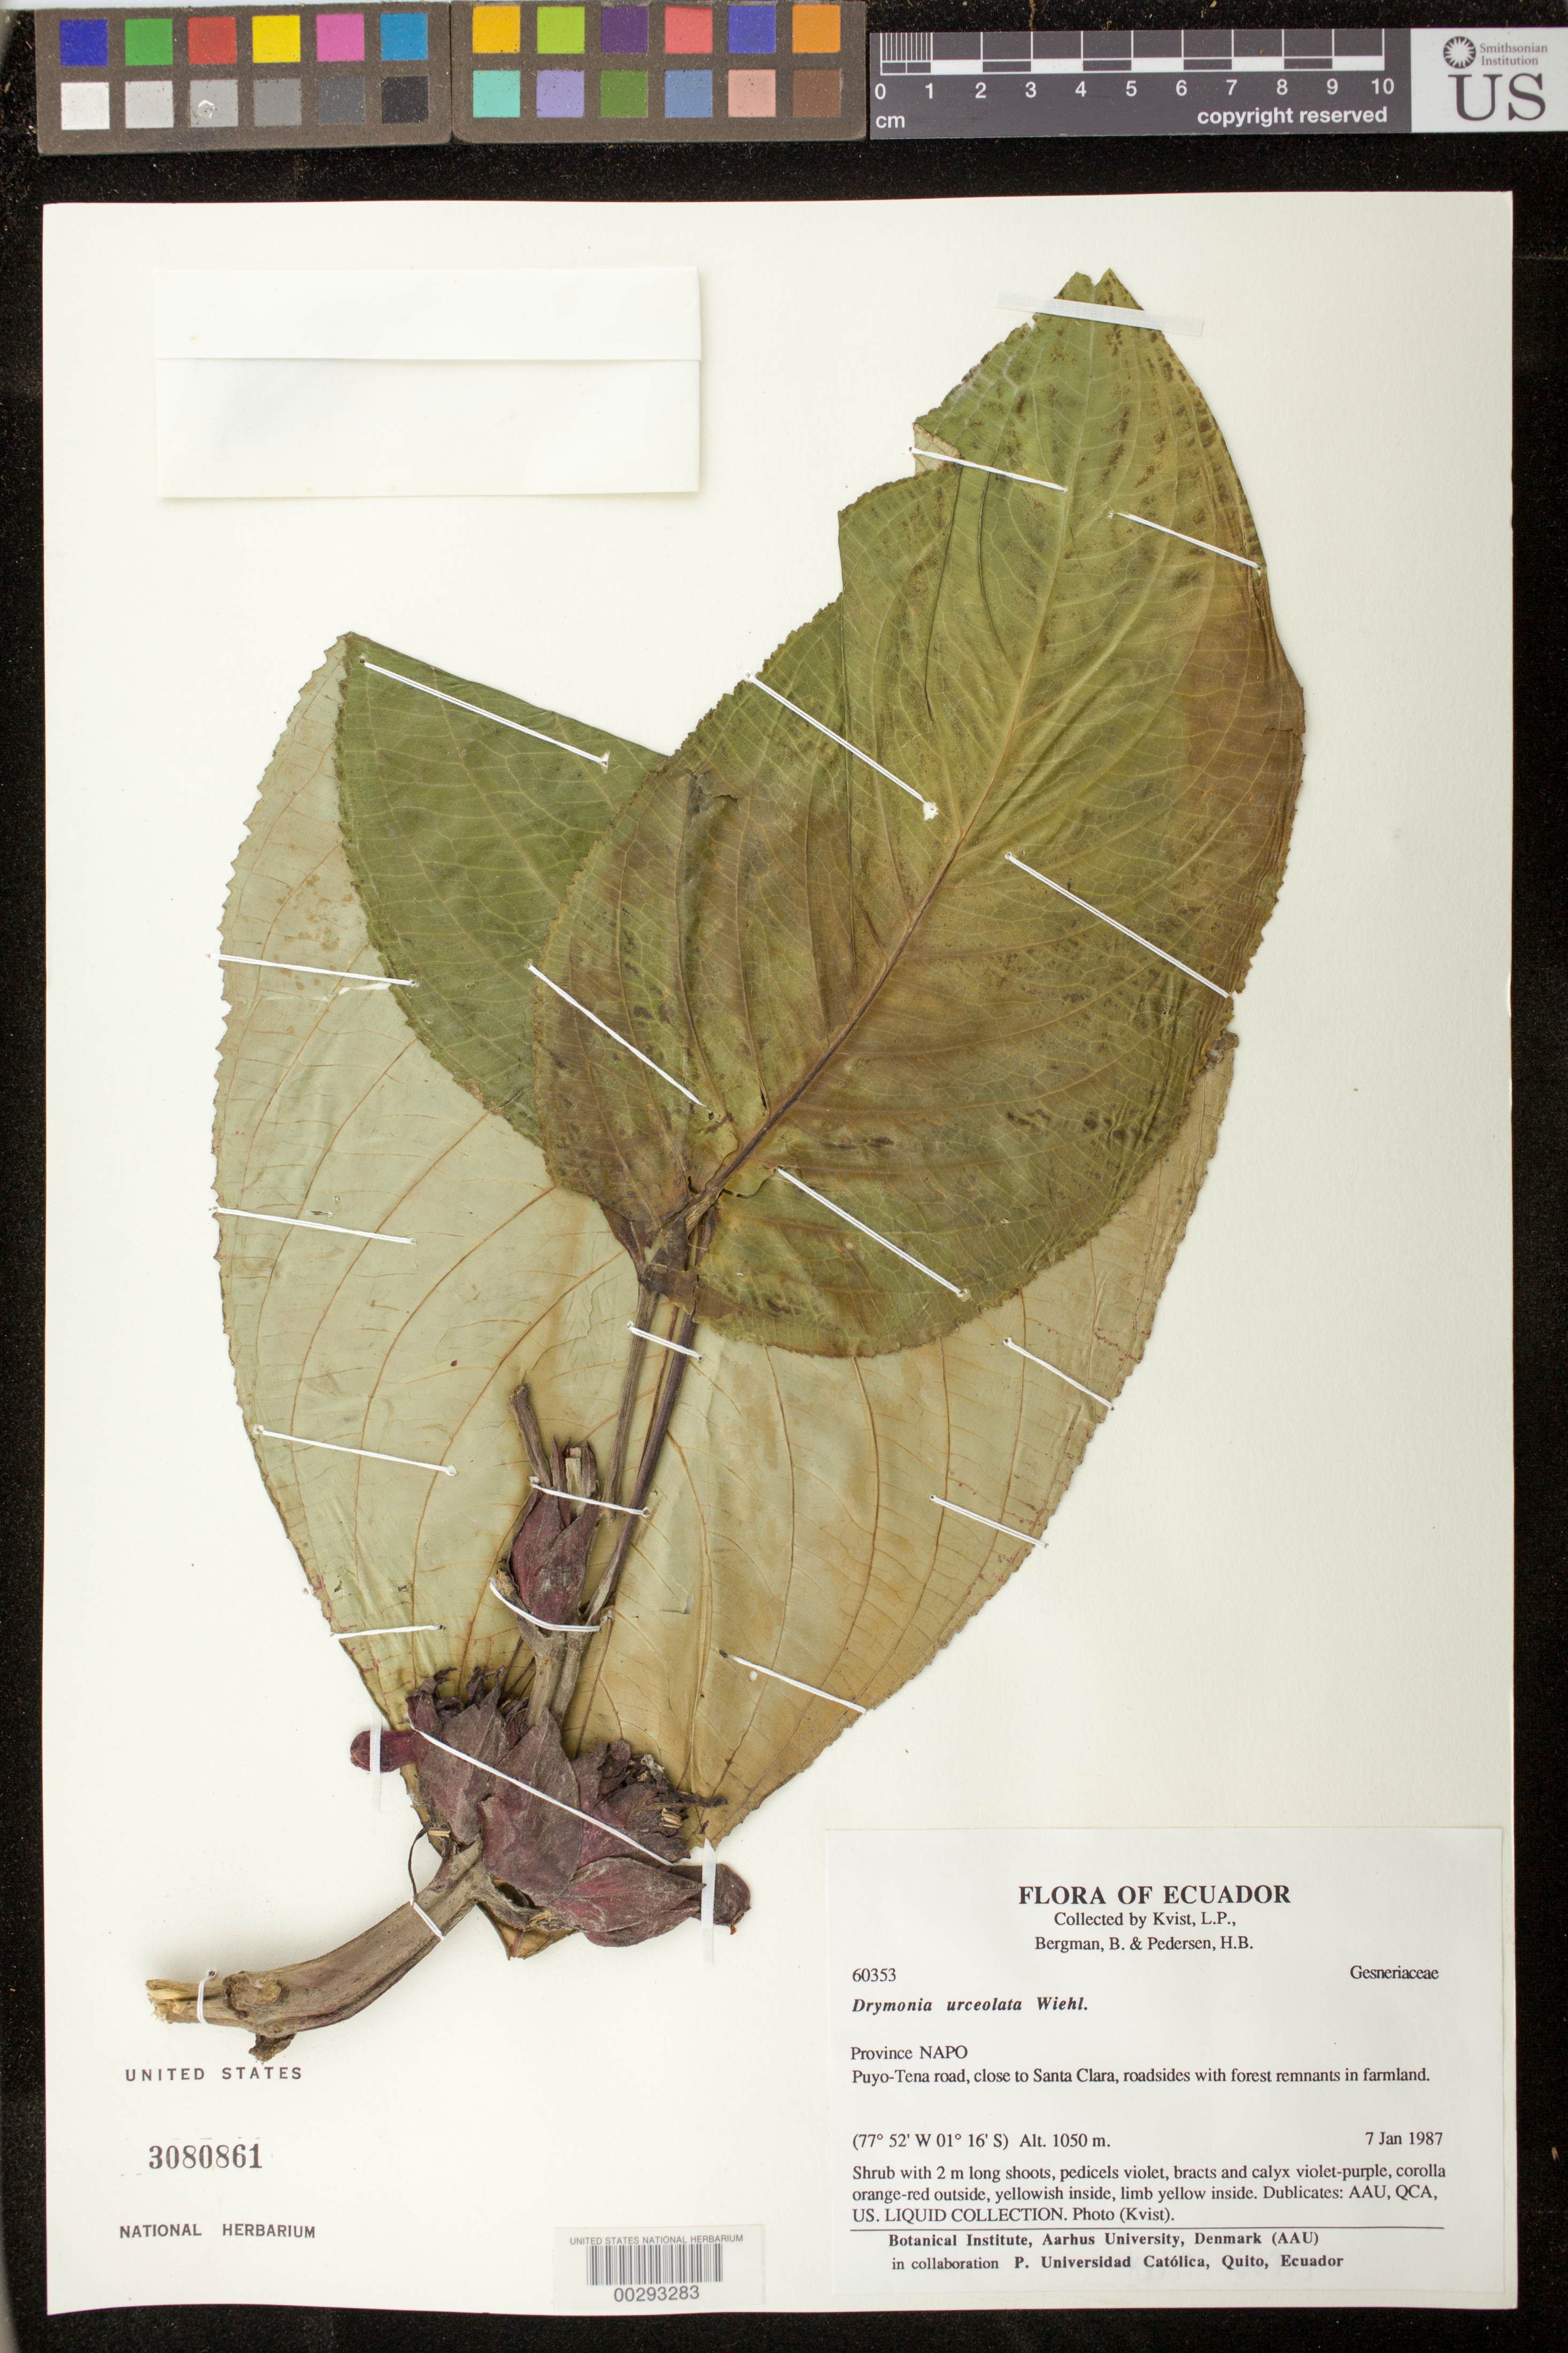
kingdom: Plantae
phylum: Tracheophyta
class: Magnoliopsida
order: Lamiales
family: Gesneriaceae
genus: Drymonia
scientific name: Drymonia urceolata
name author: Wiehler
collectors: L. P. Kvist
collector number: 60353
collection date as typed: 07 Jan 1987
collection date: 1987-01-07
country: Ecuador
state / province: Napo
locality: Puyo - Tena road, close to Santa Clara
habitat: Roadside with forest remnantsin farmland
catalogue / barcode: US 3080861